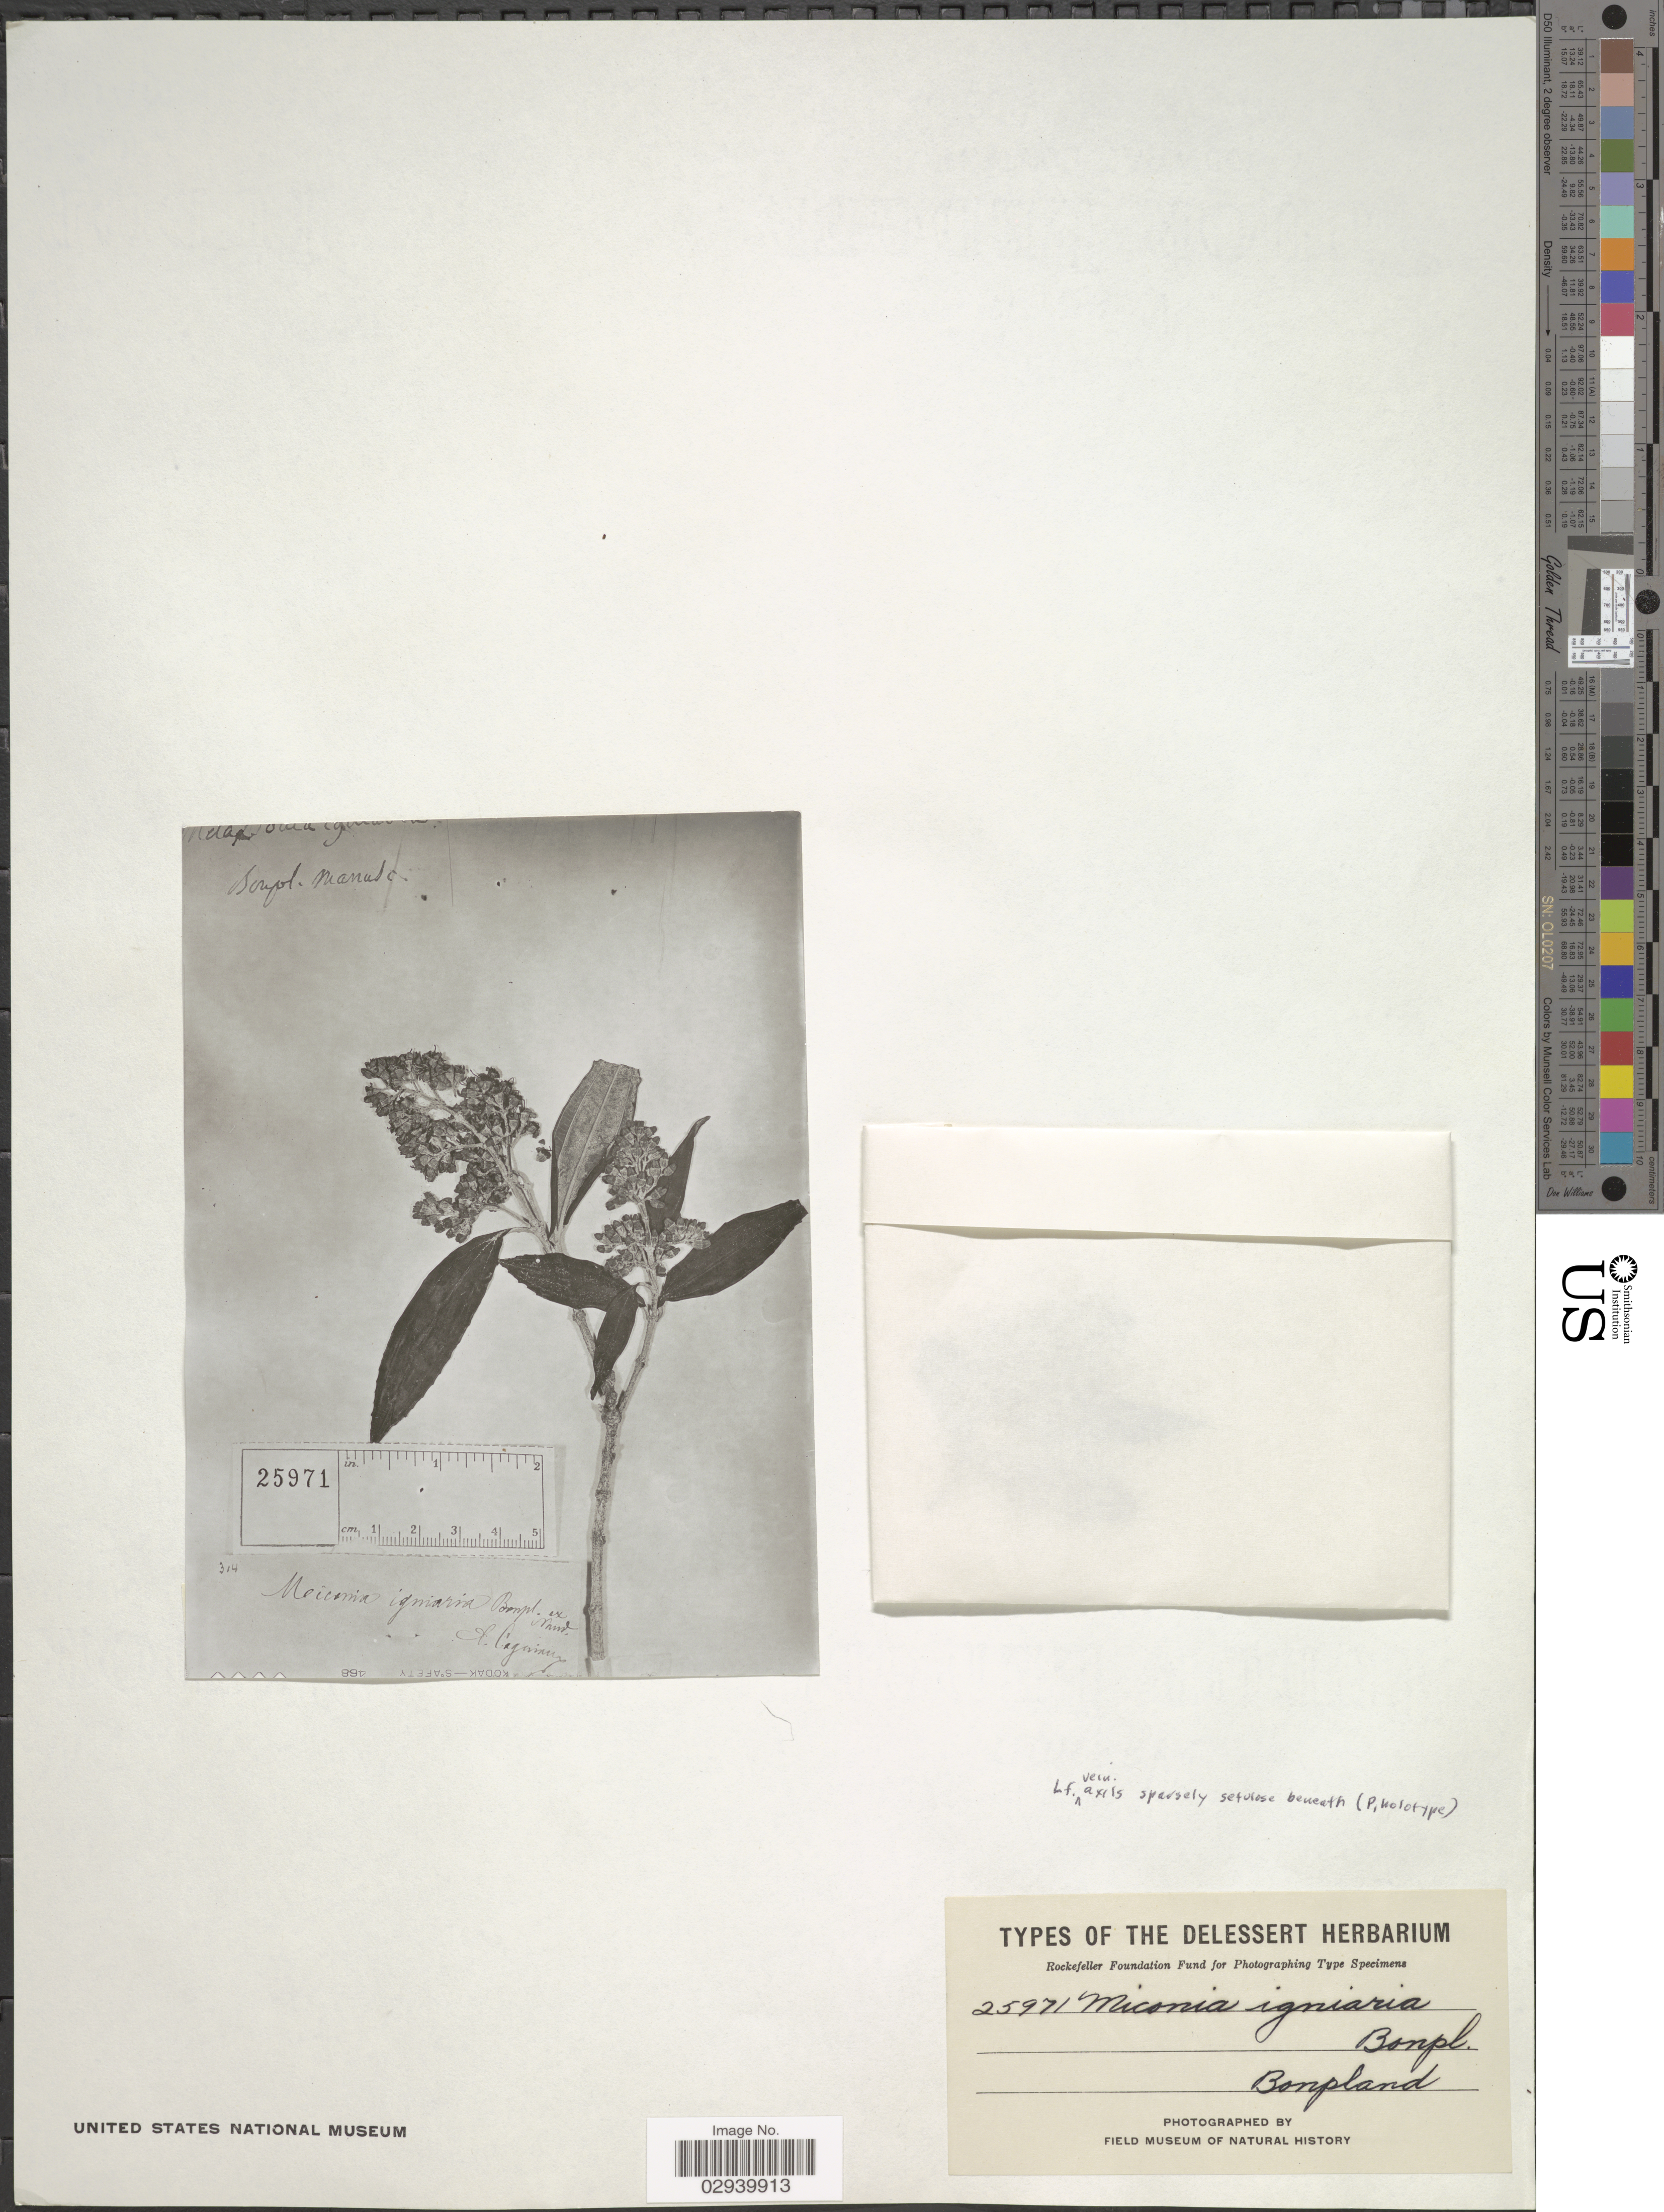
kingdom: Plantae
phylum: Tracheophyta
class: Magnoliopsida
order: Myrtales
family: Melastomataceae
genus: Miconia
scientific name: Miconia igniaria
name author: Bonpl. ex Naudin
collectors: A. J. A. Bonpland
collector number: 25971